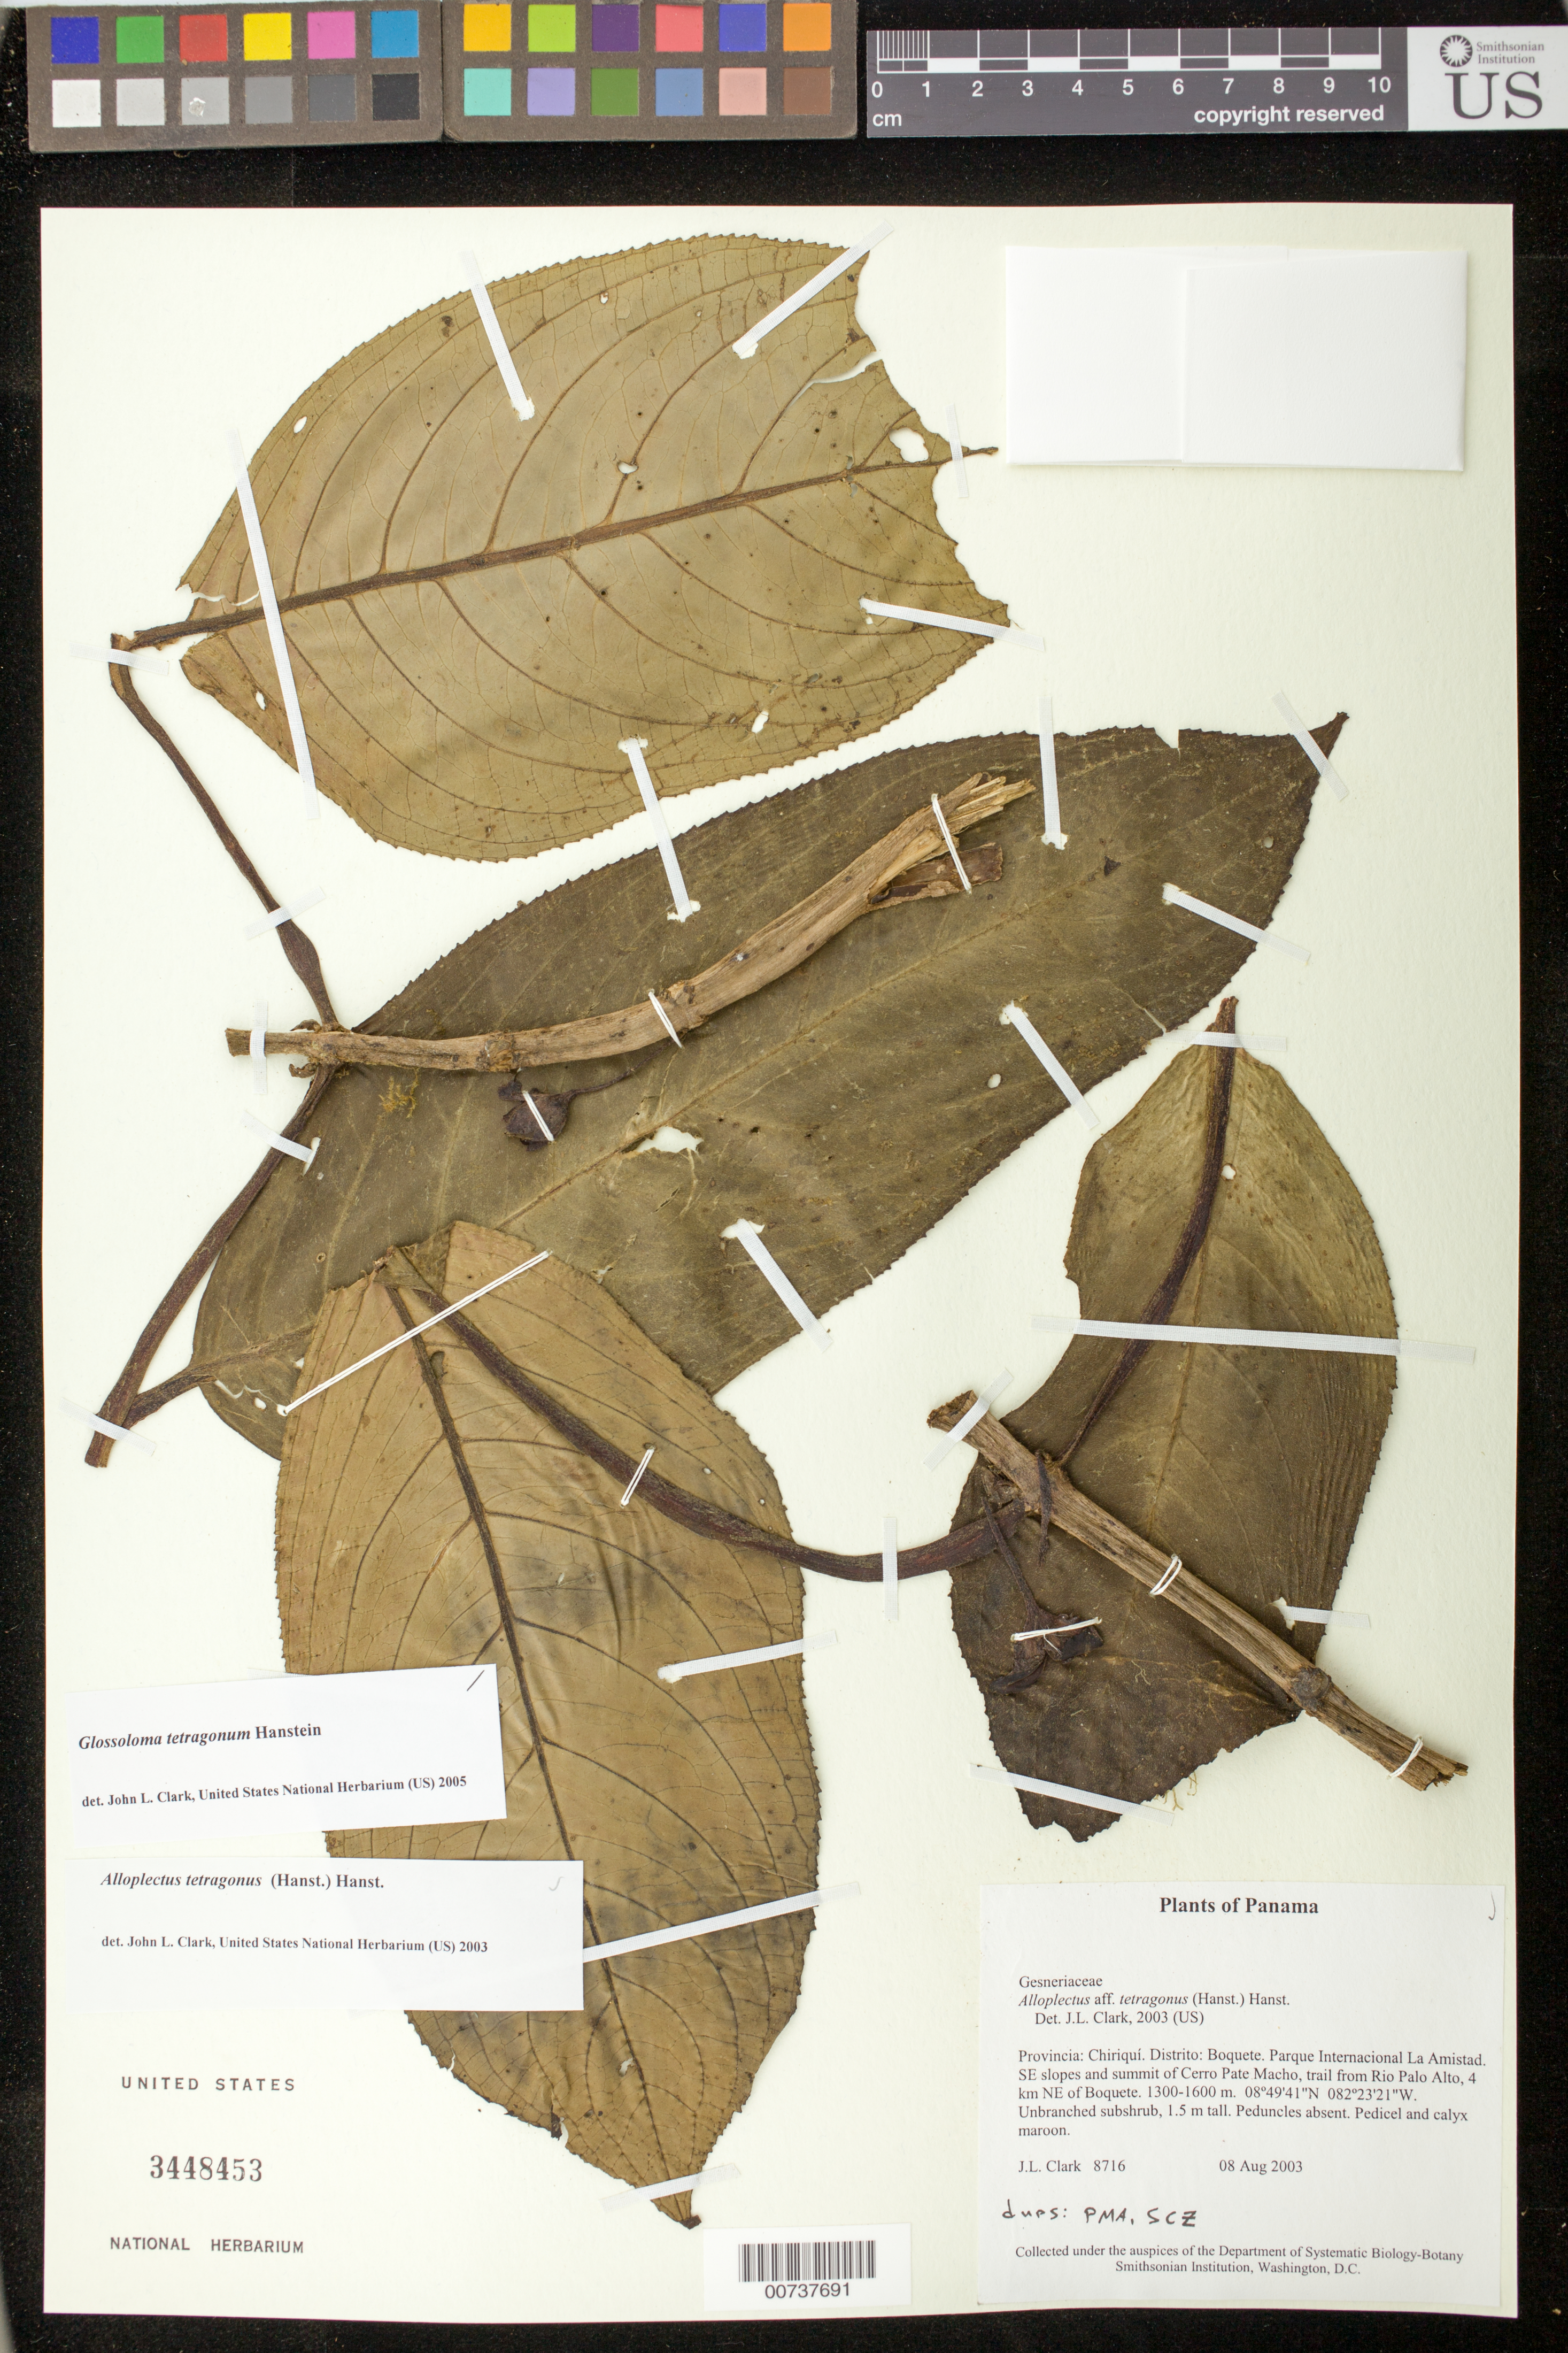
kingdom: Plantae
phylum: Tracheophyta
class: Magnoliopsida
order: Lamiales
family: Gesneriaceae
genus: Glossoloma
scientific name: Glossoloma tetragonum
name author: Hanst.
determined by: Clark, J. L., (SEL), The Marie Selby Botanical Garden (UNITED STATES)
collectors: J. L. Clark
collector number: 8716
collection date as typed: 08 Aug 2003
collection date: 2003-08-08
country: Panama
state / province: Chiriquí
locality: Boquete. Parque Internacional La Amistad. SE slopes and summit of Cerro Pate Macho, trail from Rio Palo Alto, 4 km NE of Boquete.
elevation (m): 1300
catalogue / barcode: US 3448453